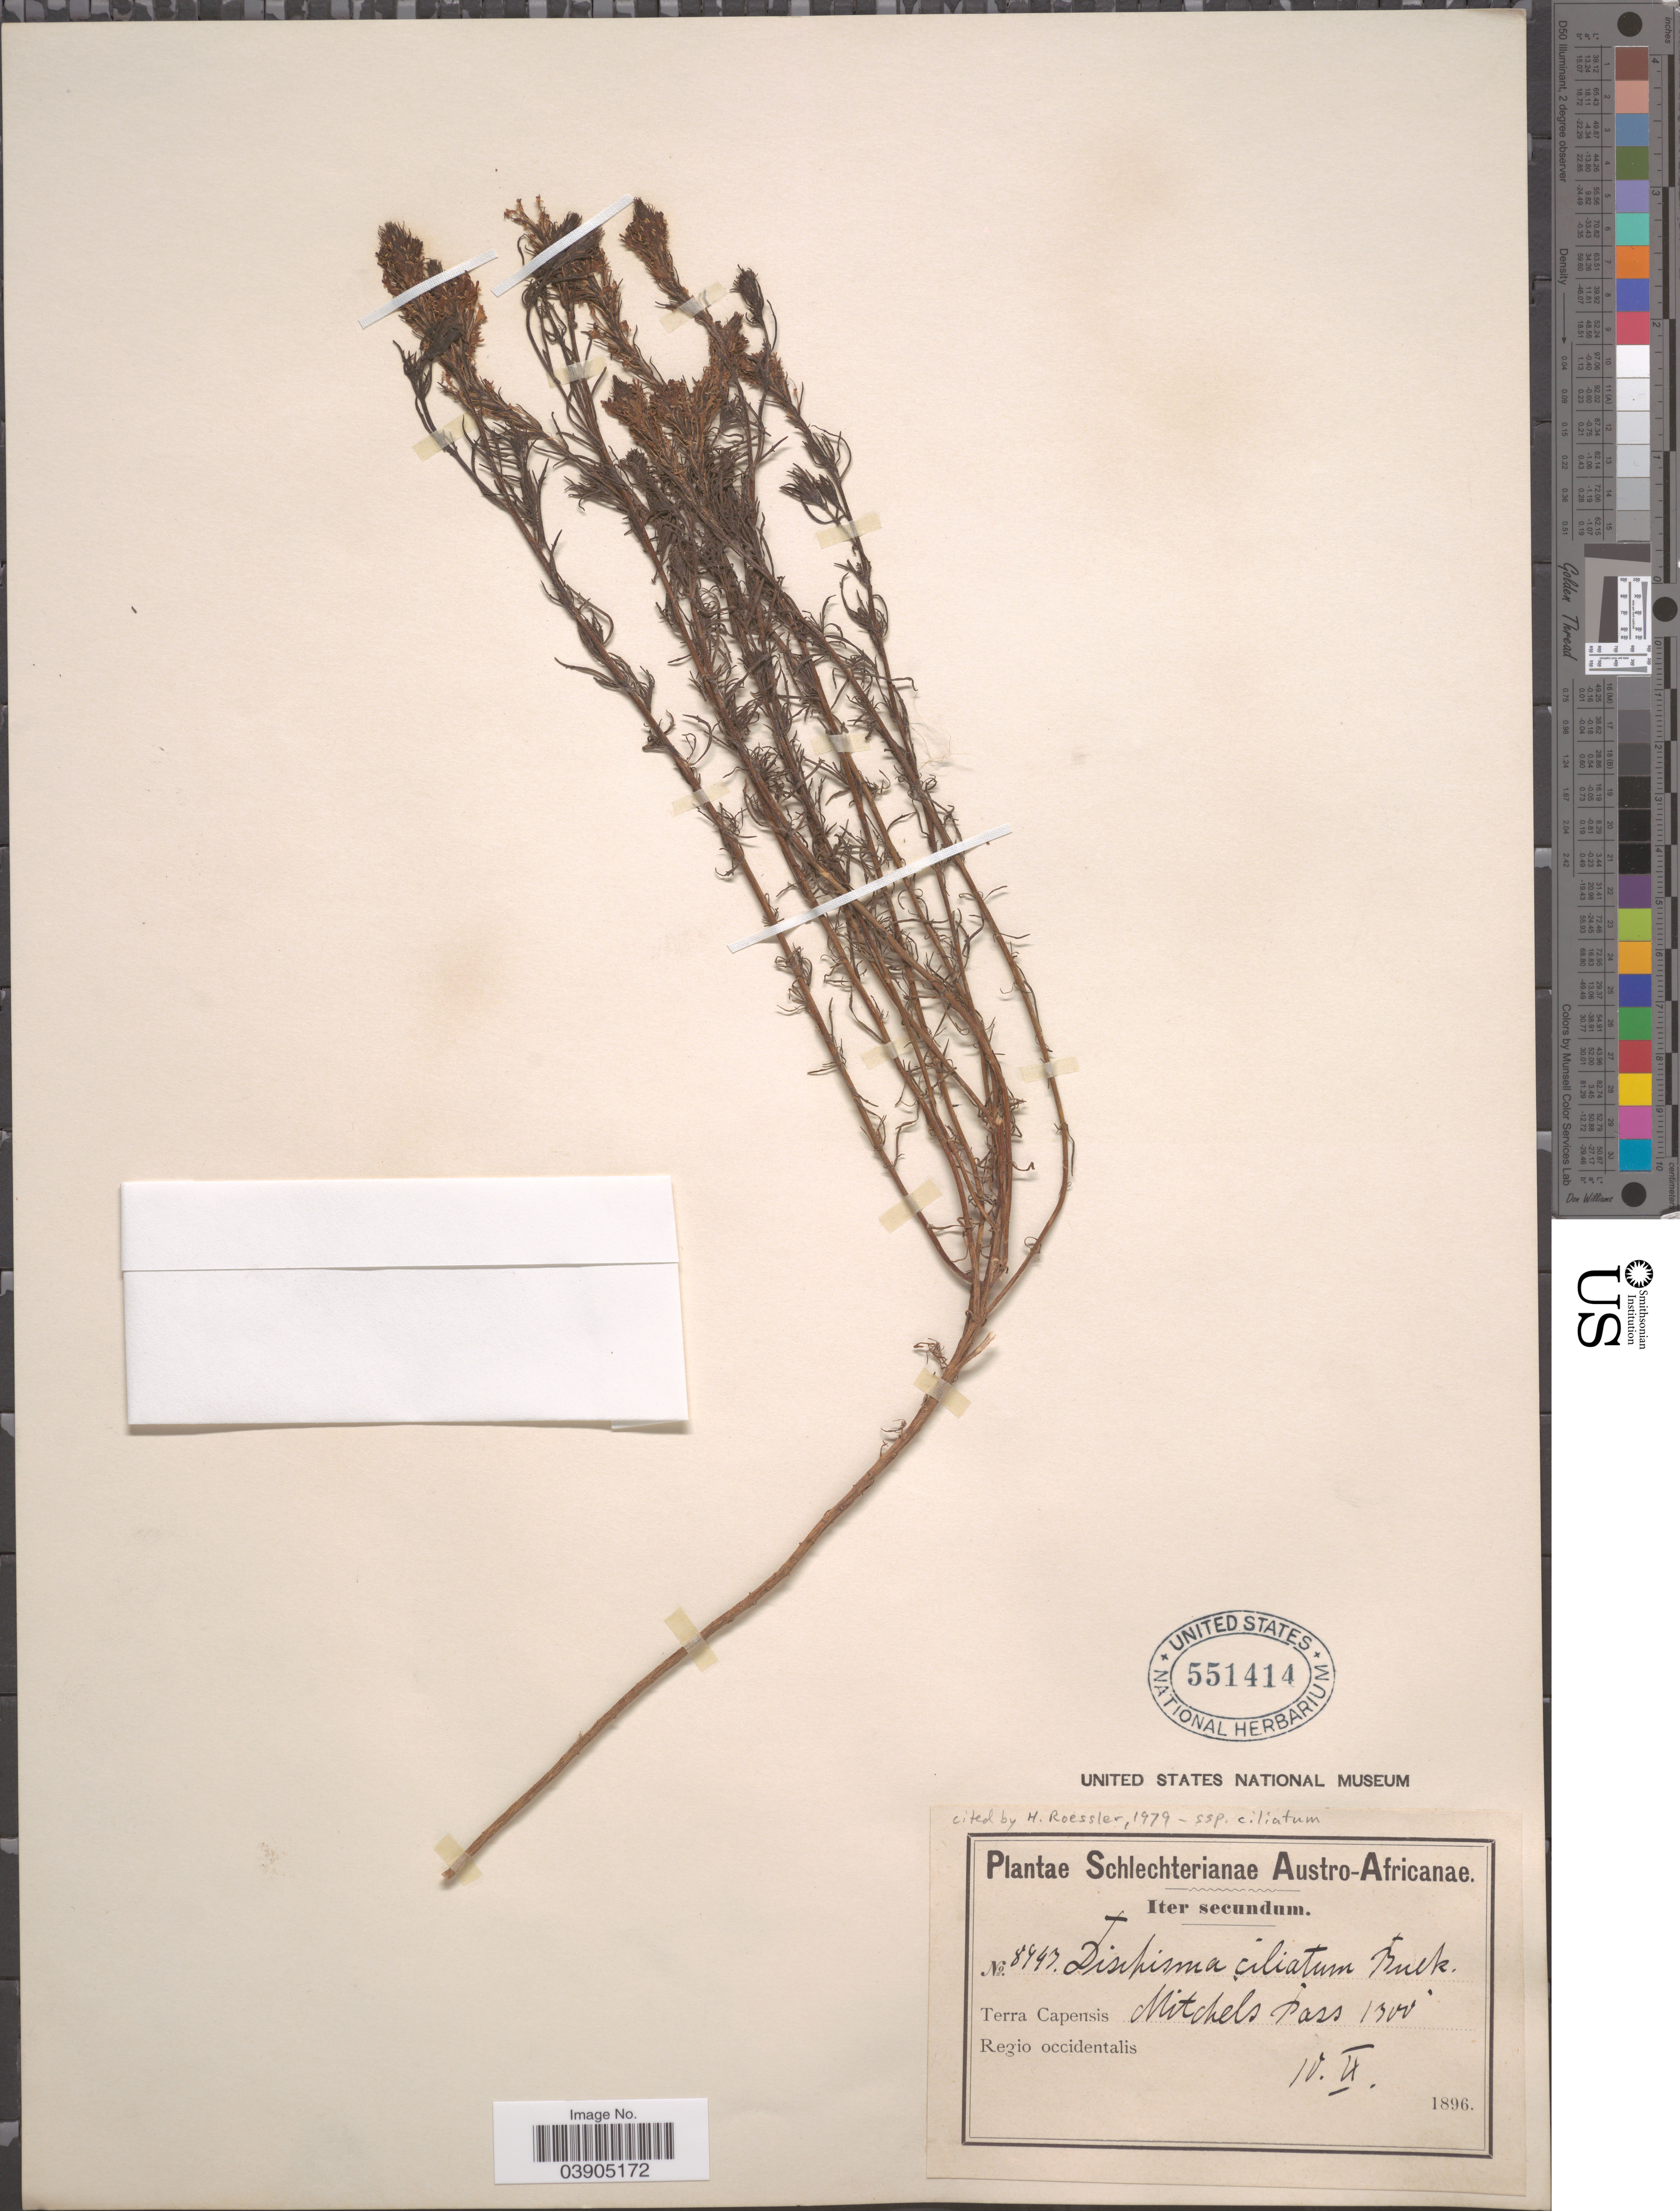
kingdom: Plantae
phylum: Tracheophyta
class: Magnoliopsida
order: Lamiales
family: Scrophulariaceae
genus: Dischisma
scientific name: Dischisma ciliatum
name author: (Berger) Choisy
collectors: Schlechter, --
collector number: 8943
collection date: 1896-09-10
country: South Africa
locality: Austro-Africanae. Terra Capensis Mitchels Pass. Regio occidentalis.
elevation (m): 396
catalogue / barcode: US 551414